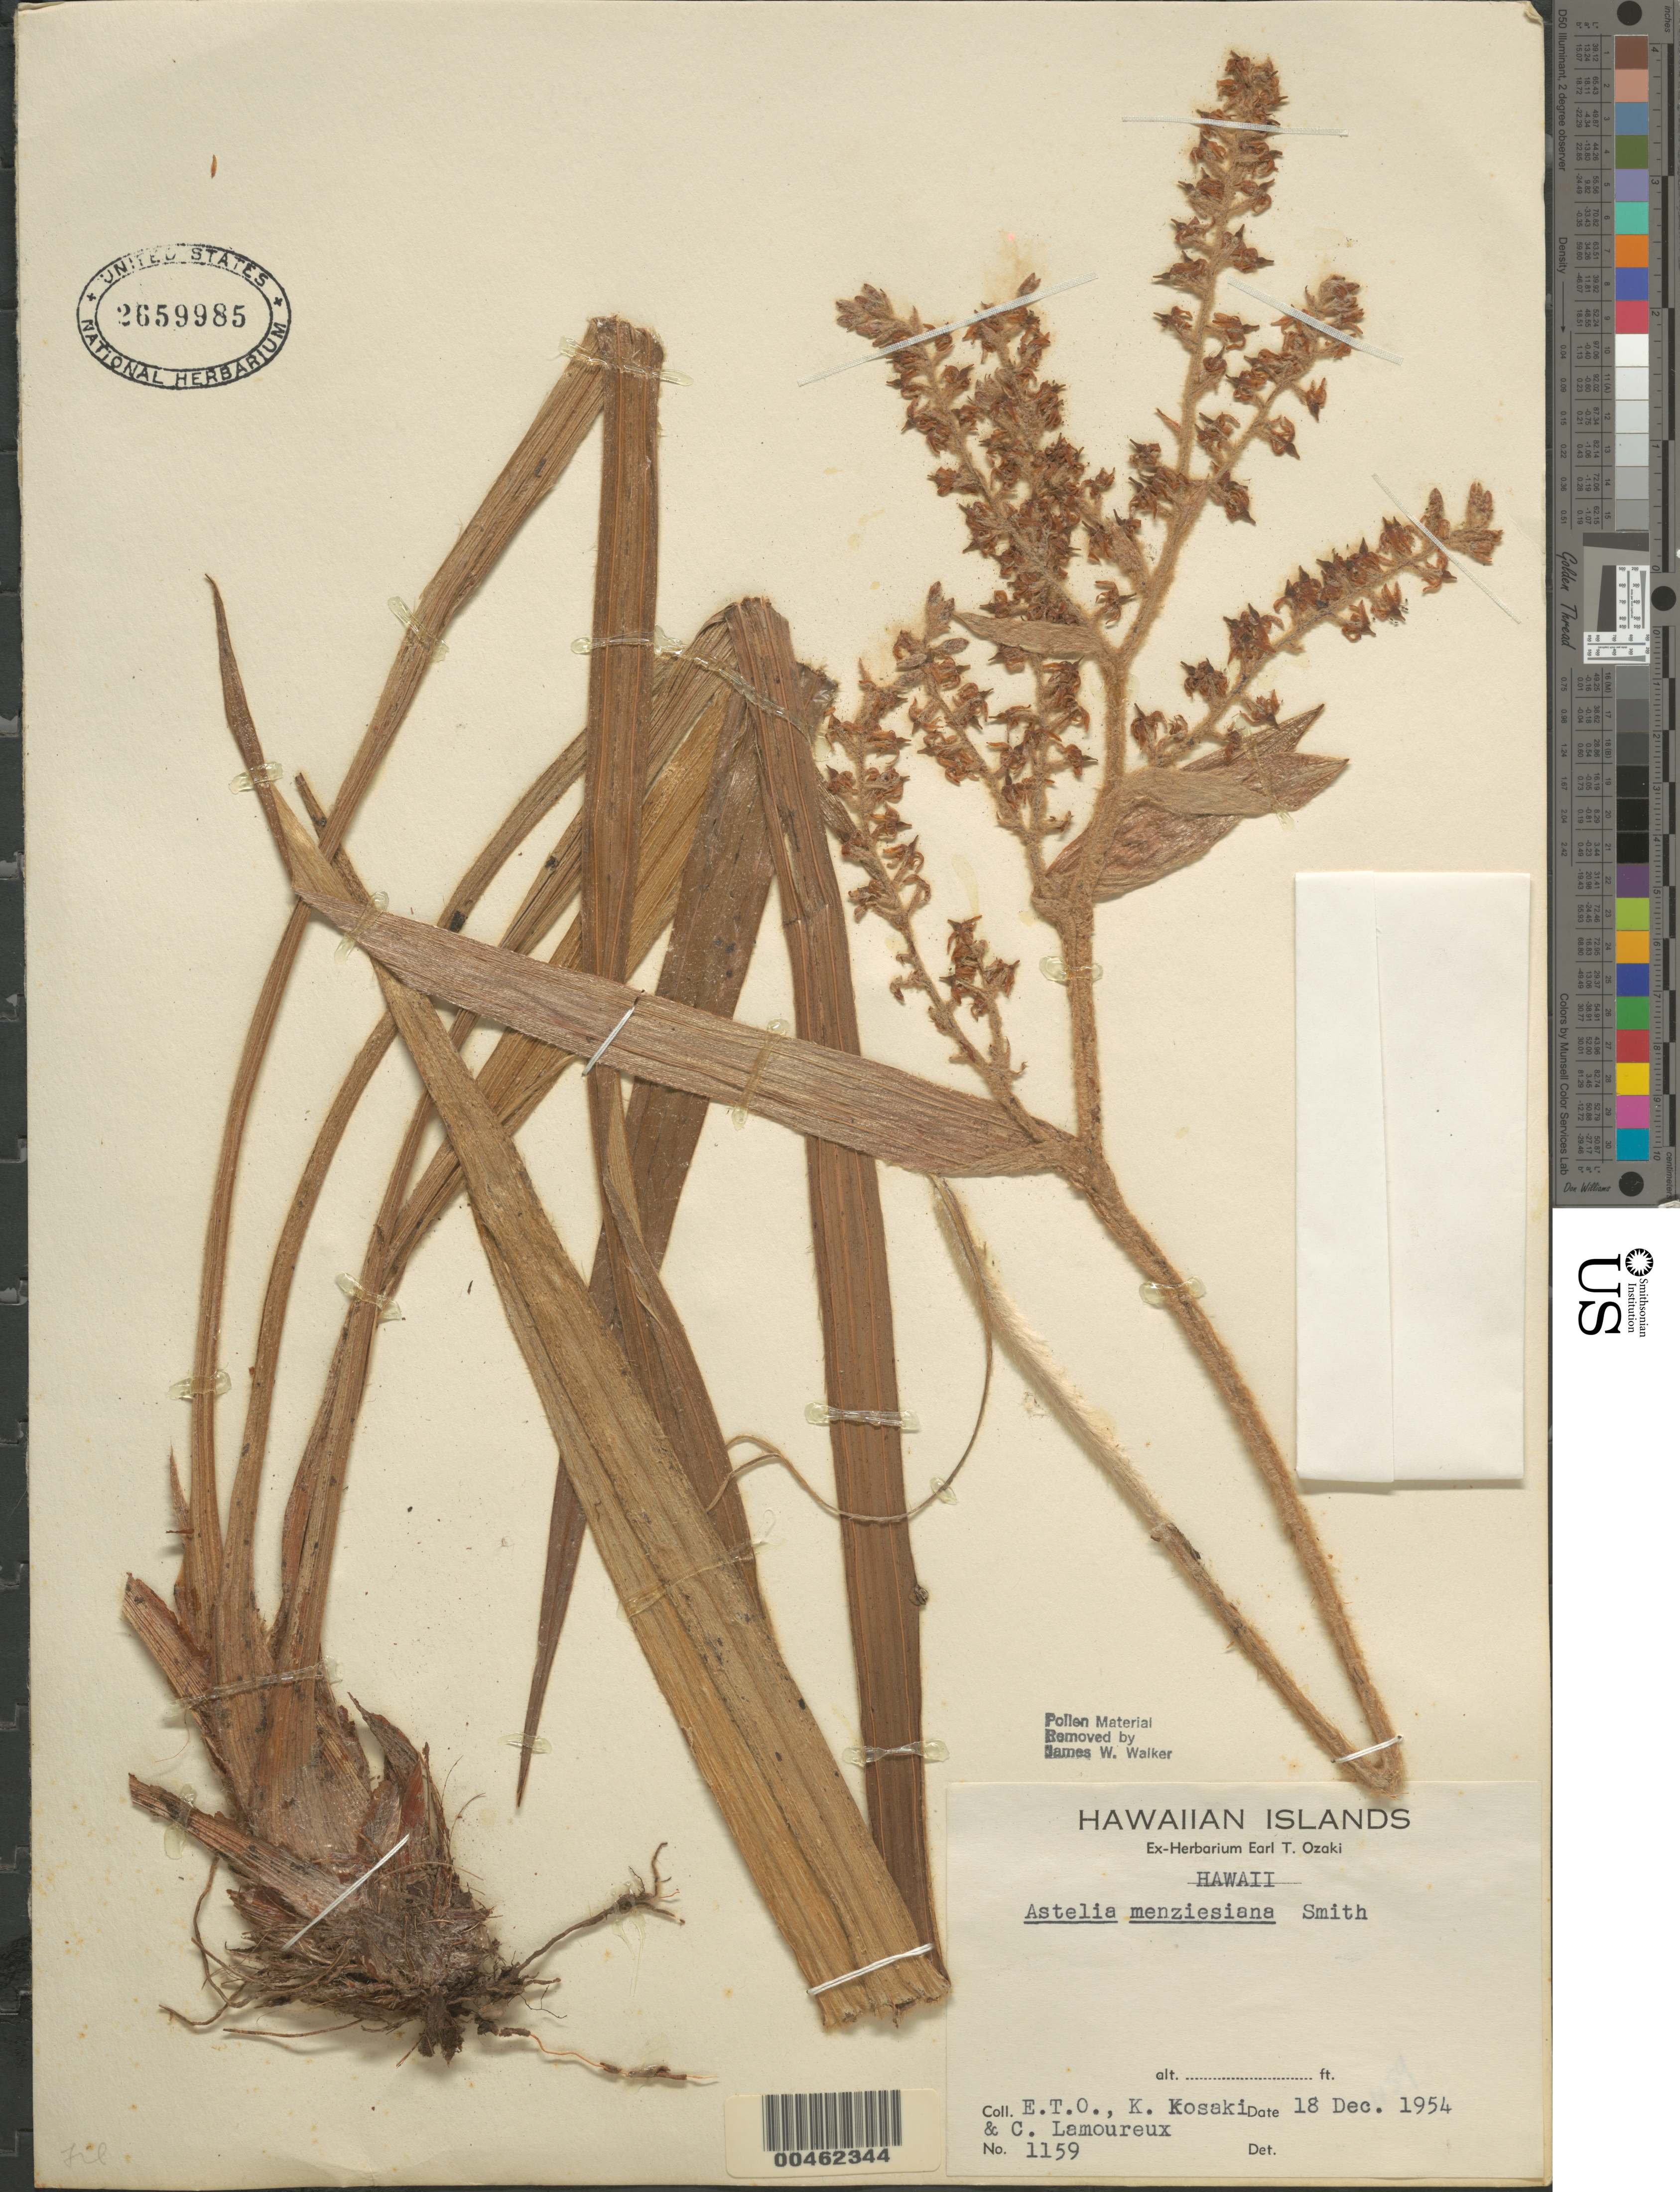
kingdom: Plantae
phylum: Tracheophyta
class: Liliopsida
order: Asparagales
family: Asteliaceae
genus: Astelia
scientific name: Astelia menziesiana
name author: Sm.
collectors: E. Ozaki, K. Kosaki & C. Lamoureux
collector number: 1159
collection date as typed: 18 Dec 1954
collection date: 1954-12-18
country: United States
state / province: Hawaii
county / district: Hawaii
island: Hawaii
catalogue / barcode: US 2659985